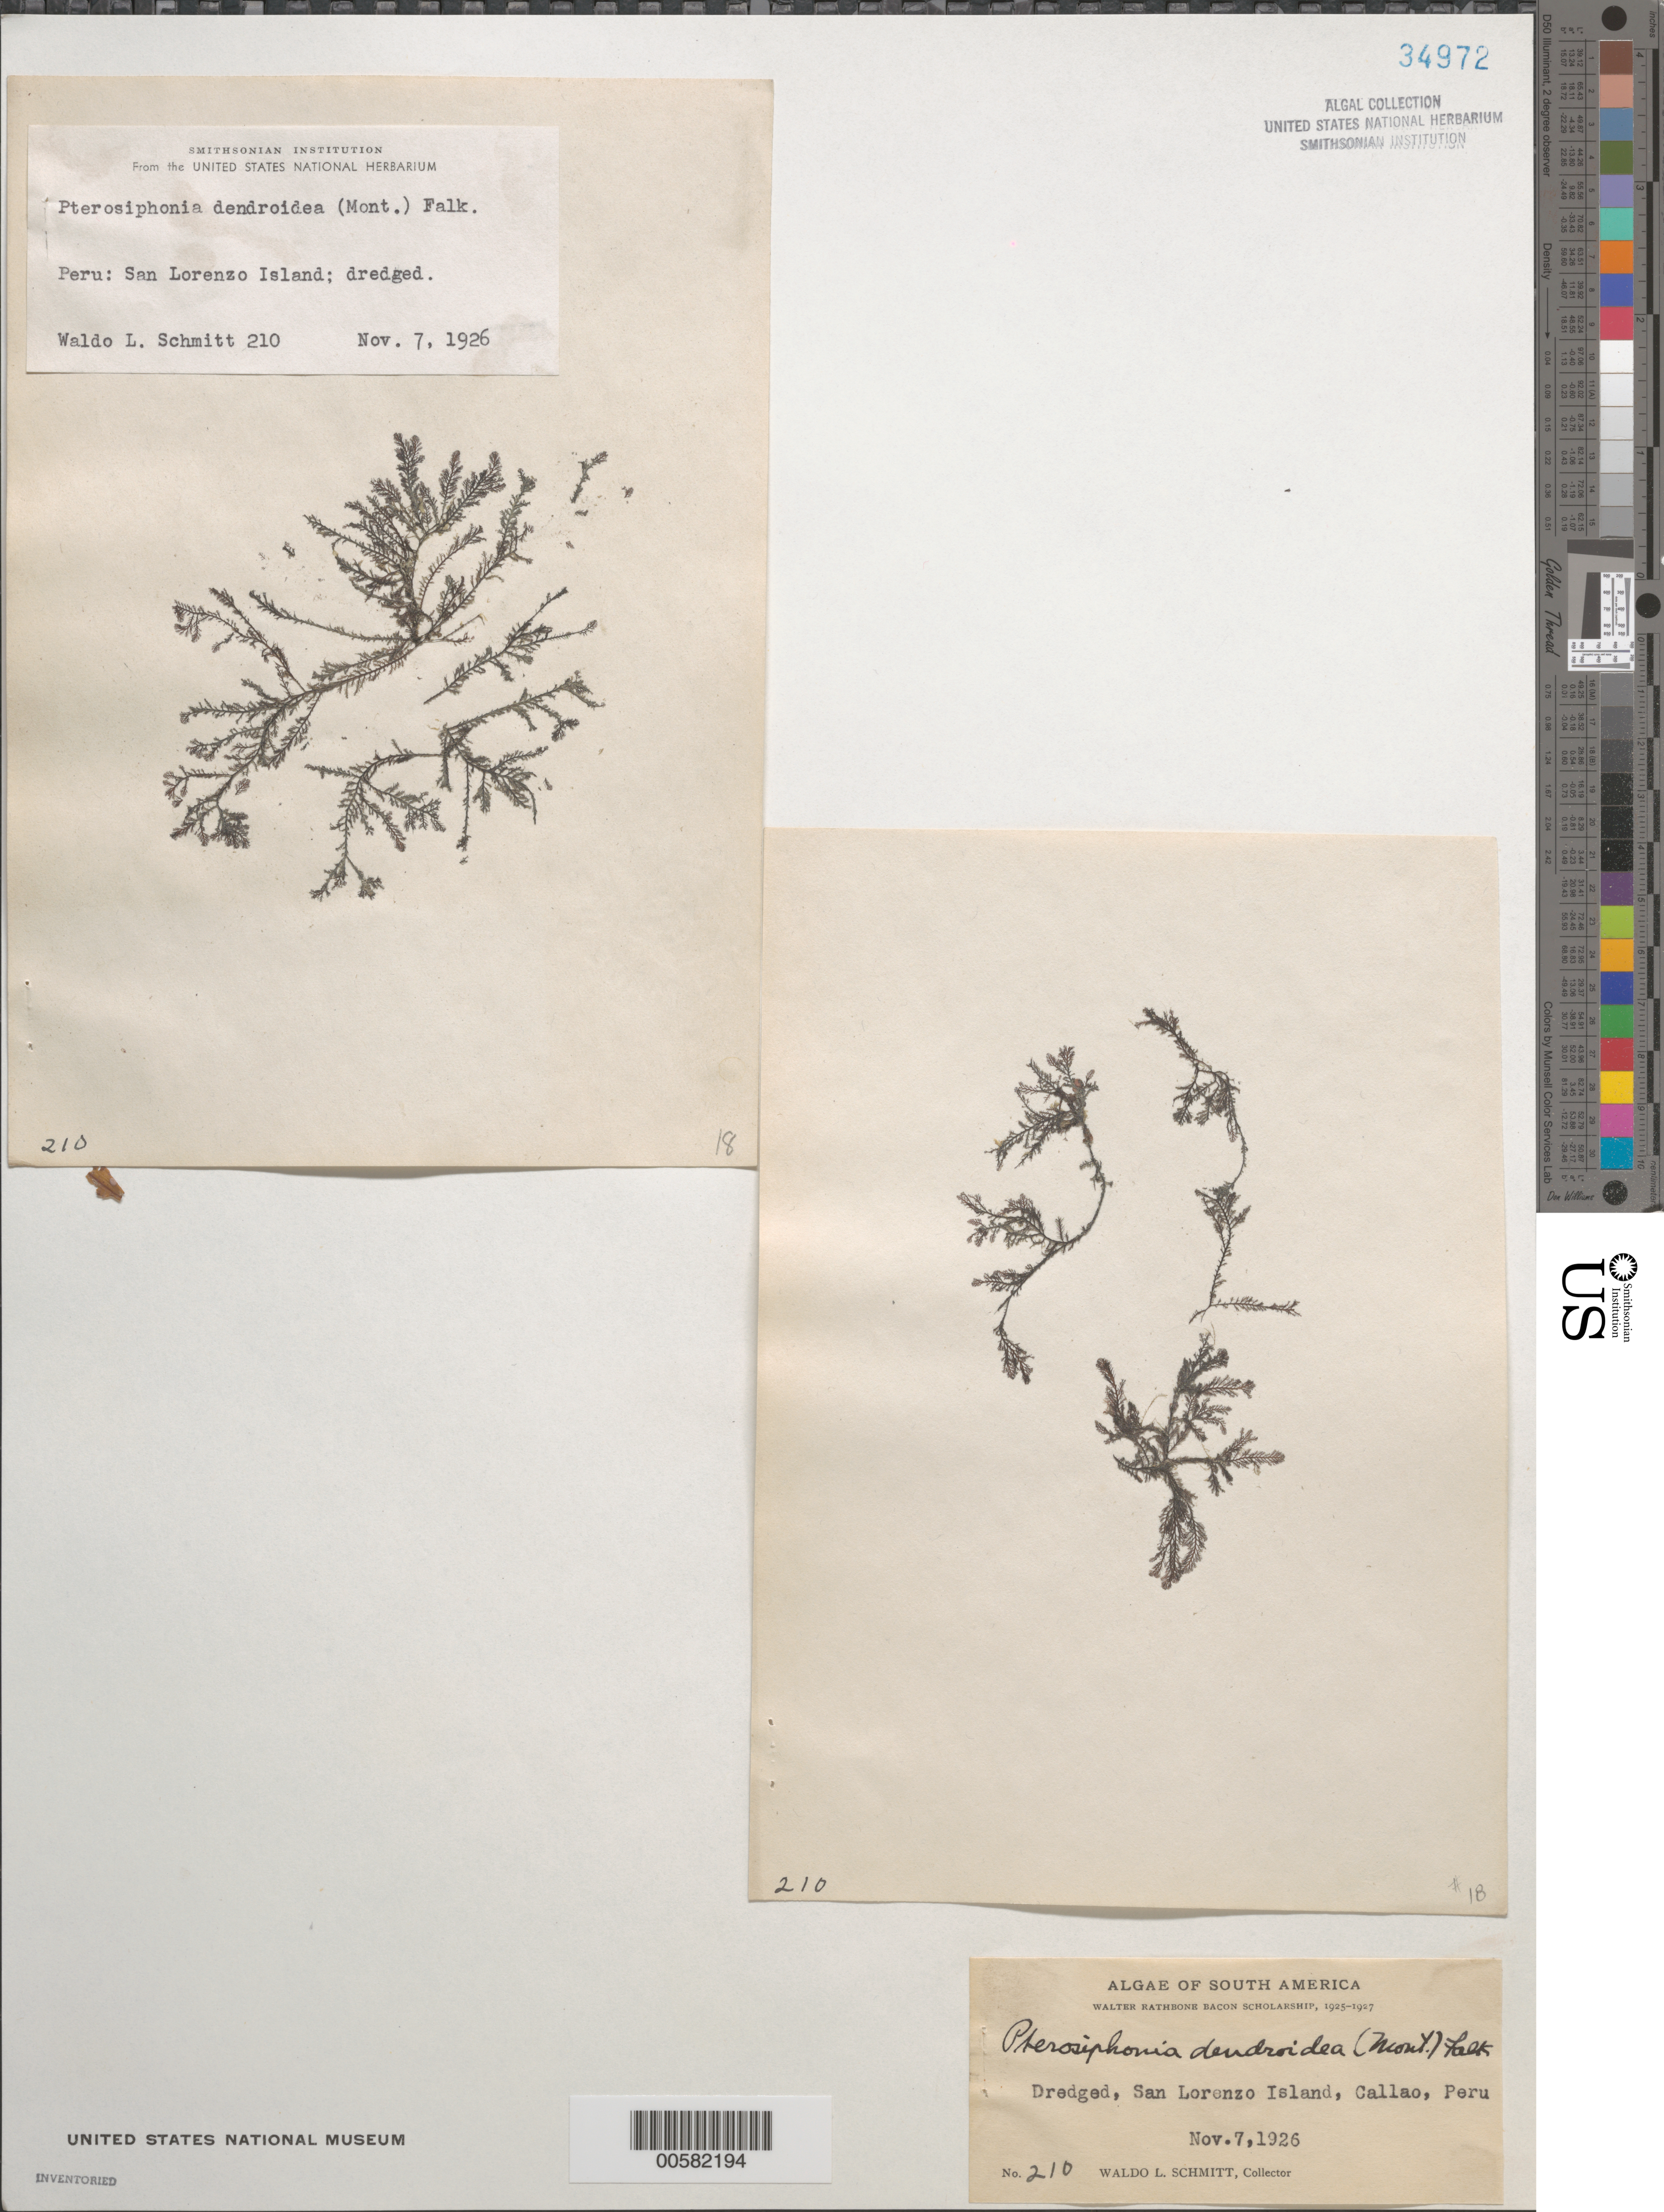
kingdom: Plantae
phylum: Rhodophyta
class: Florideophyceae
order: Ceramiales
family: Rhodomelaceae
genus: Symphyocladiella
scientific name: Symphyocladiella dendroidea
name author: (Montagne) Bustamante et al.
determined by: Algae name updating Project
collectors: W. L. Schmitt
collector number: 210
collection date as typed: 07 Nov 1926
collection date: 1926-11-07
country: Peru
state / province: Callao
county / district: Callao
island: Isla San Lorenzo (San Lorenzo Island)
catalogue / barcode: US 34972